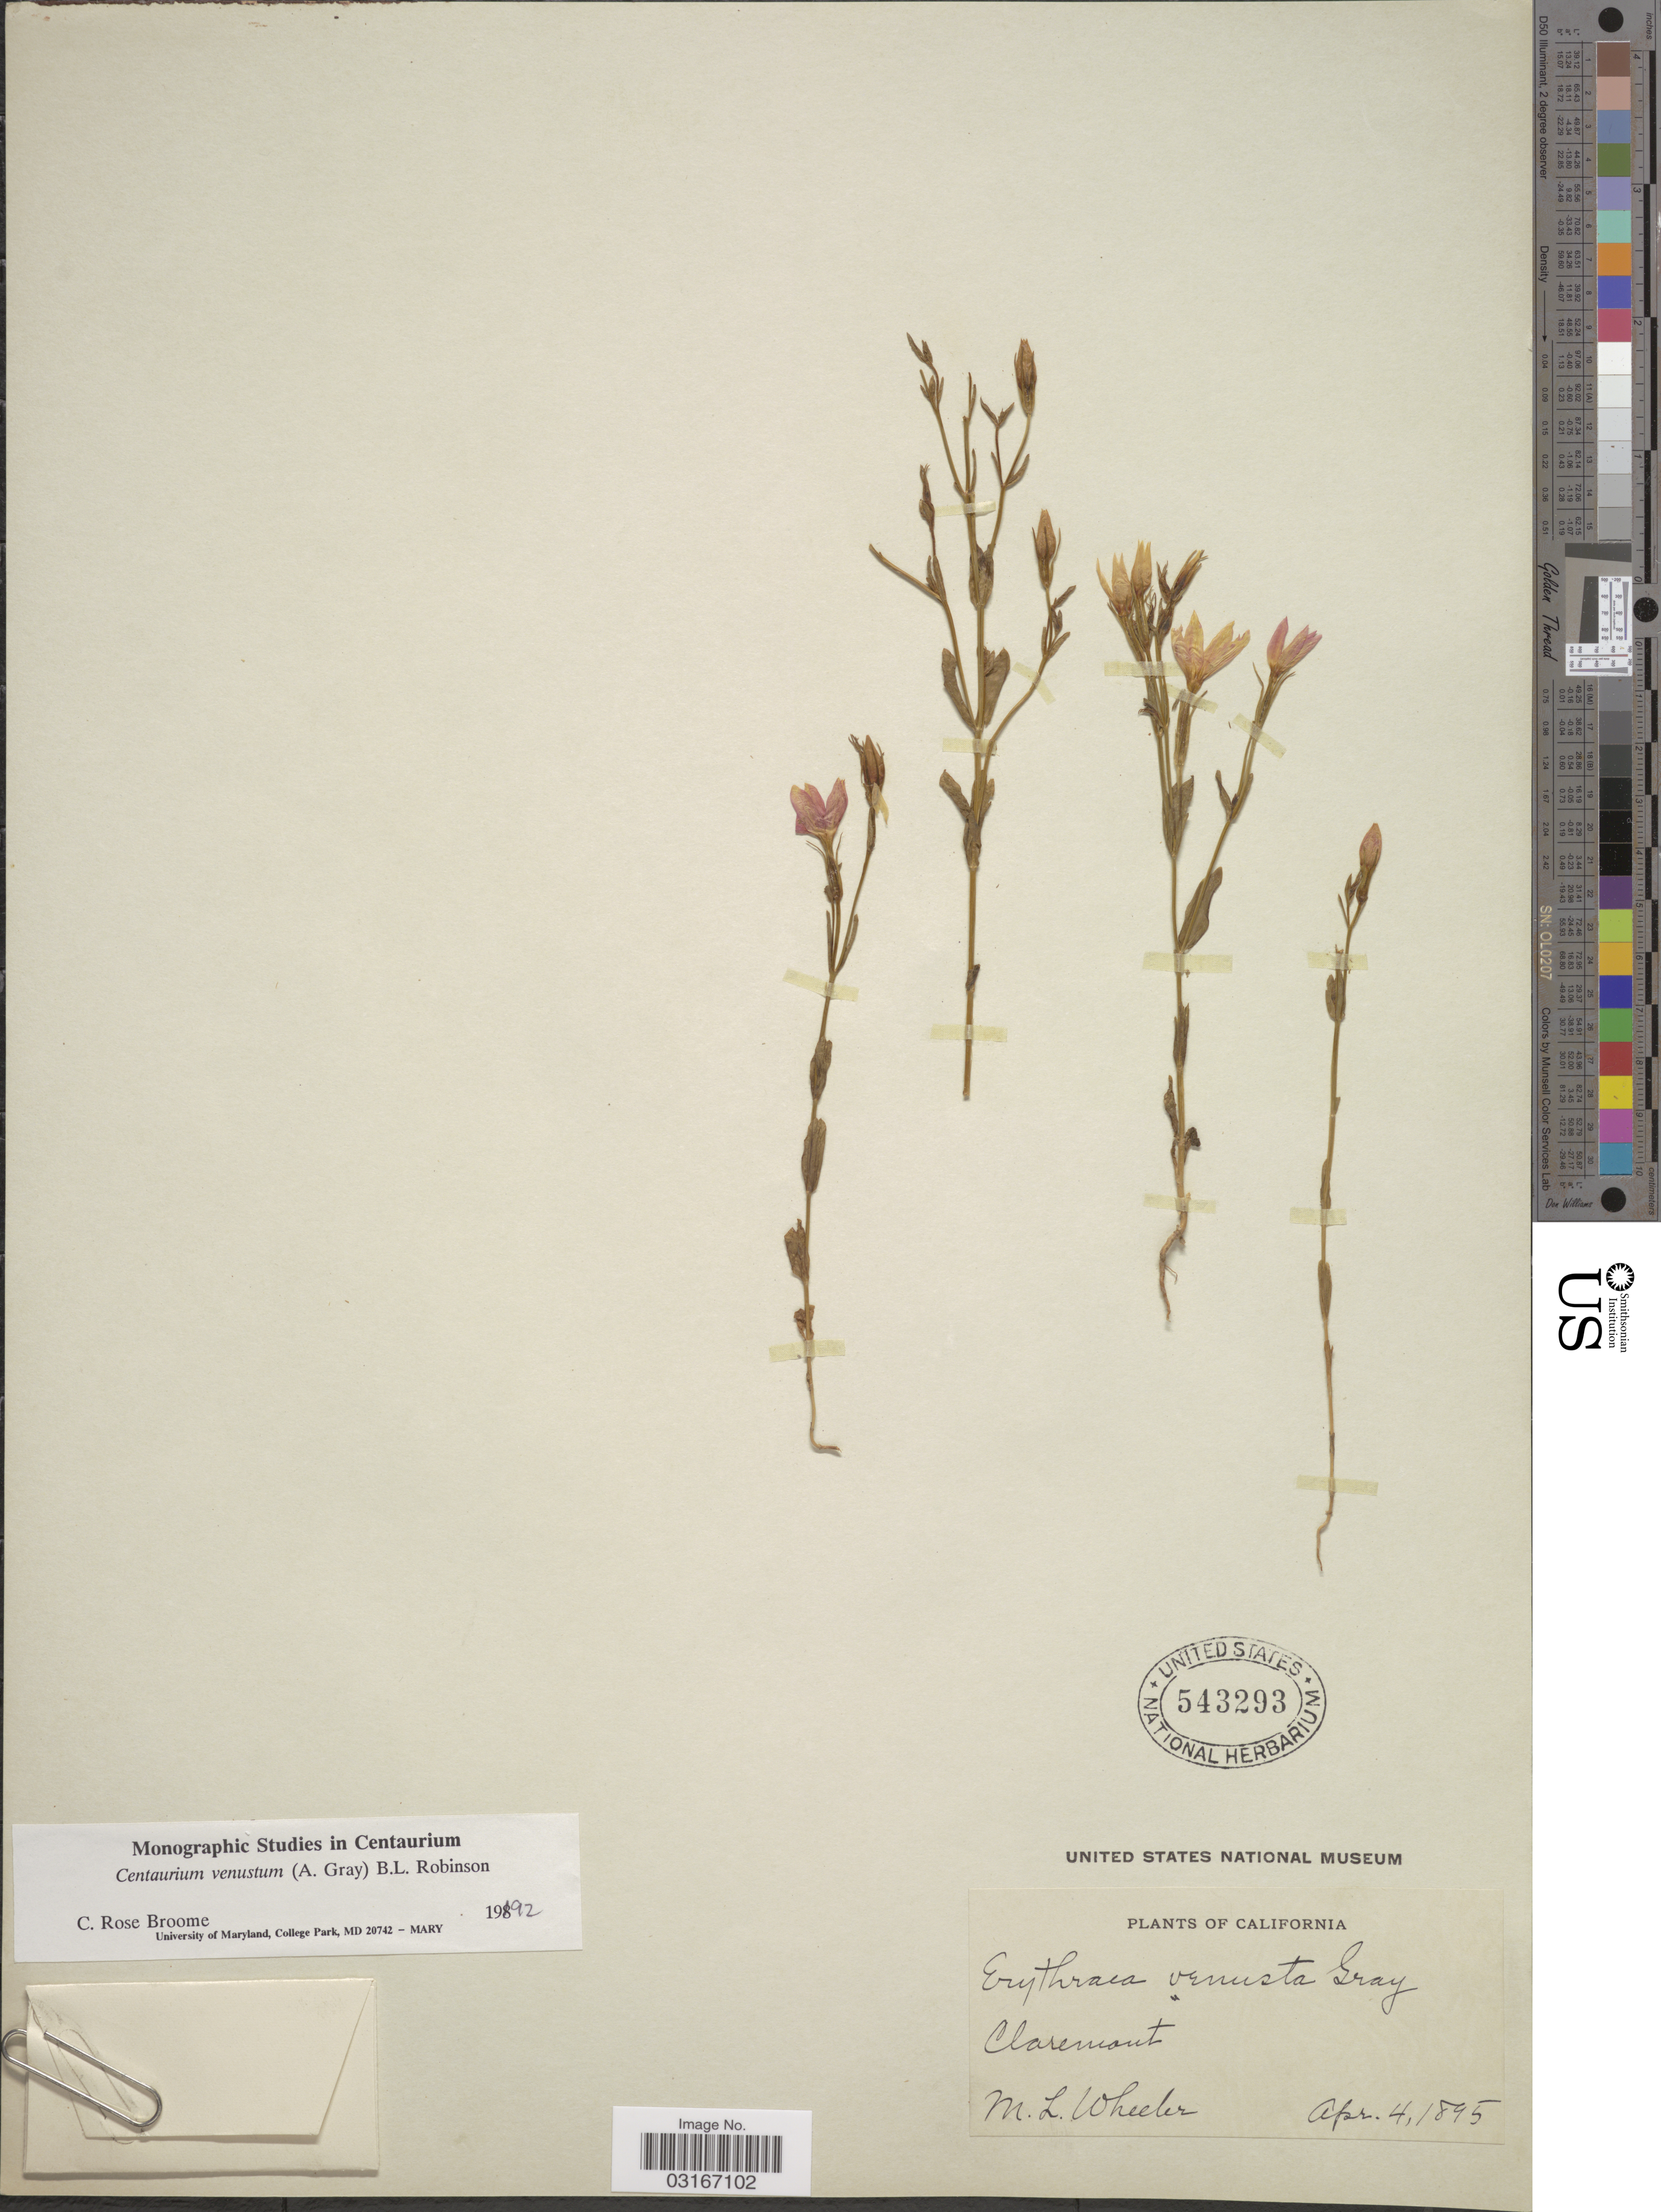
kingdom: Plantae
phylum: Tracheophyta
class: Magnoliopsida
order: Gentianales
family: Gentianaceae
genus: Centaurium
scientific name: Centaurium venustum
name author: (A. Gray) B.L. Rob.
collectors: M. Wheeler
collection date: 1895-04-04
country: United States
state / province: California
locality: Claremont.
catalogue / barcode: US 543293